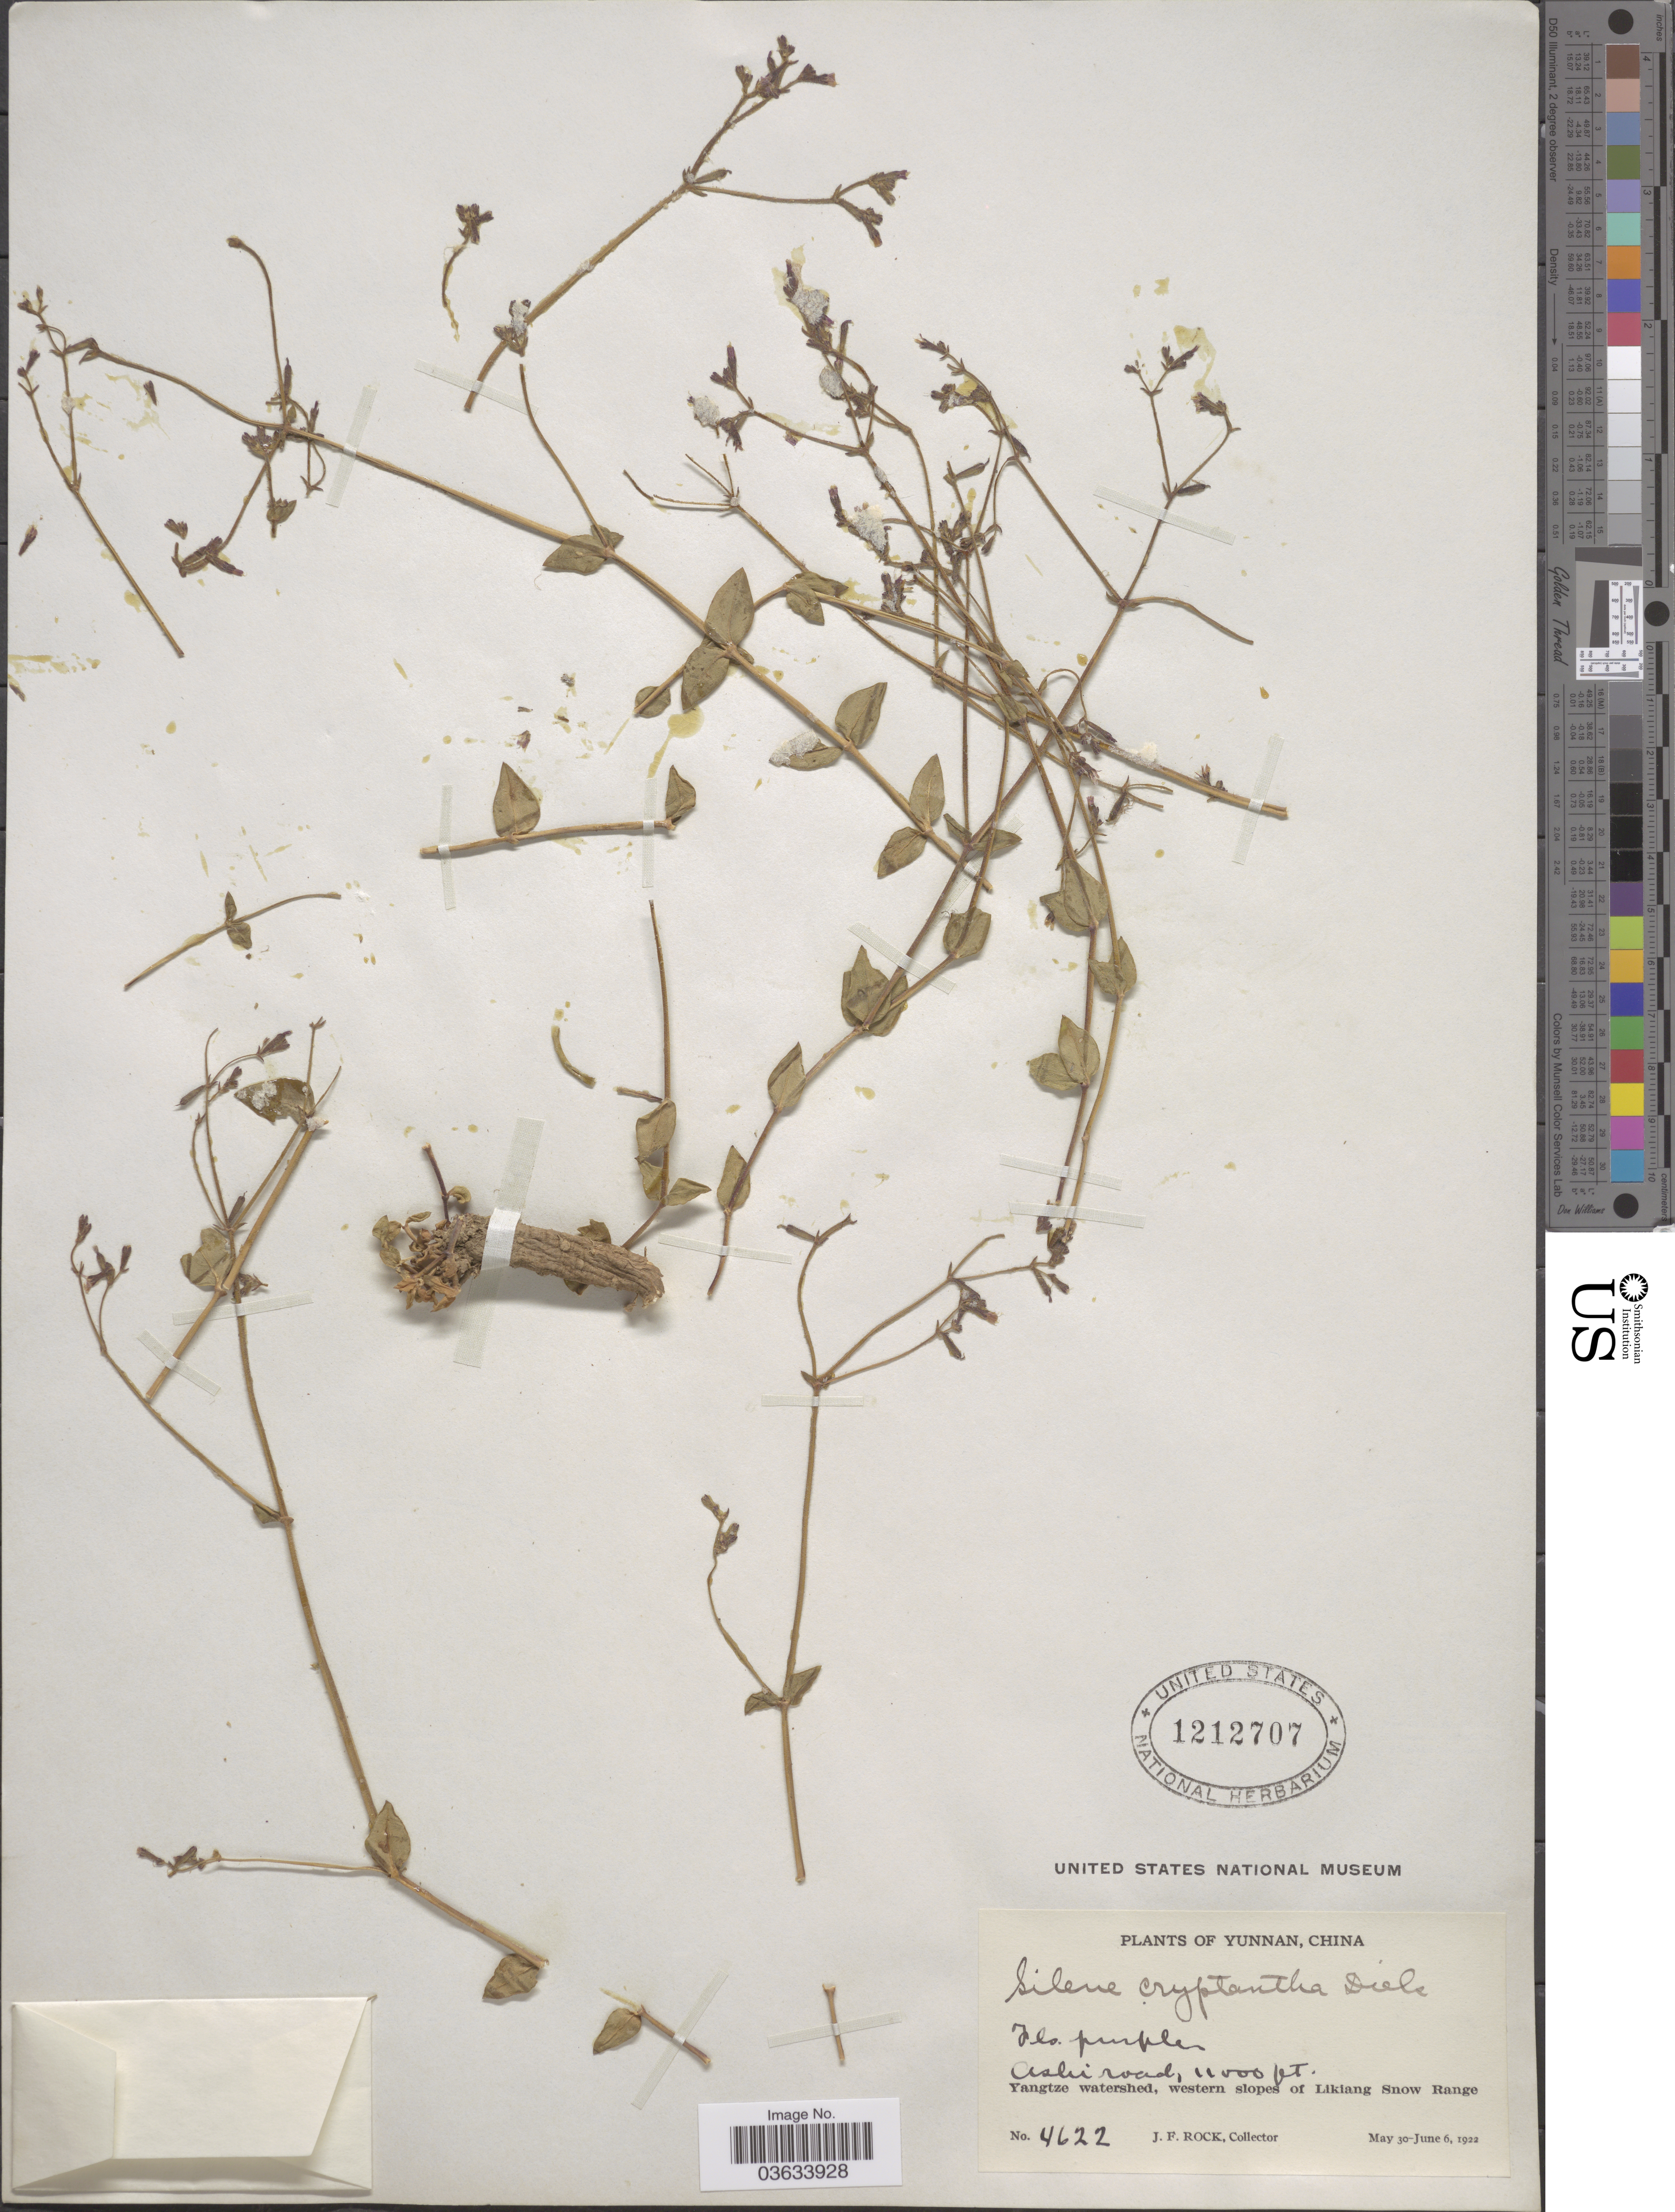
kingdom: Plantae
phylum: Tracheophyta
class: Magnoliopsida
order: Caryophyllales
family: Caryophyllaceae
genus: Psammosilene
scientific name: Psammosilene tunicoides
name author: W.C. Wu & C.Y. Wu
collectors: J. Rock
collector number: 4622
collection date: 1922-05-30/1922-06-06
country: China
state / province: Yunnan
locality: Ashi road. Yangtze watershed, westen slopes of Likiang Snow Range.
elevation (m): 3353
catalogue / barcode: US 1212707